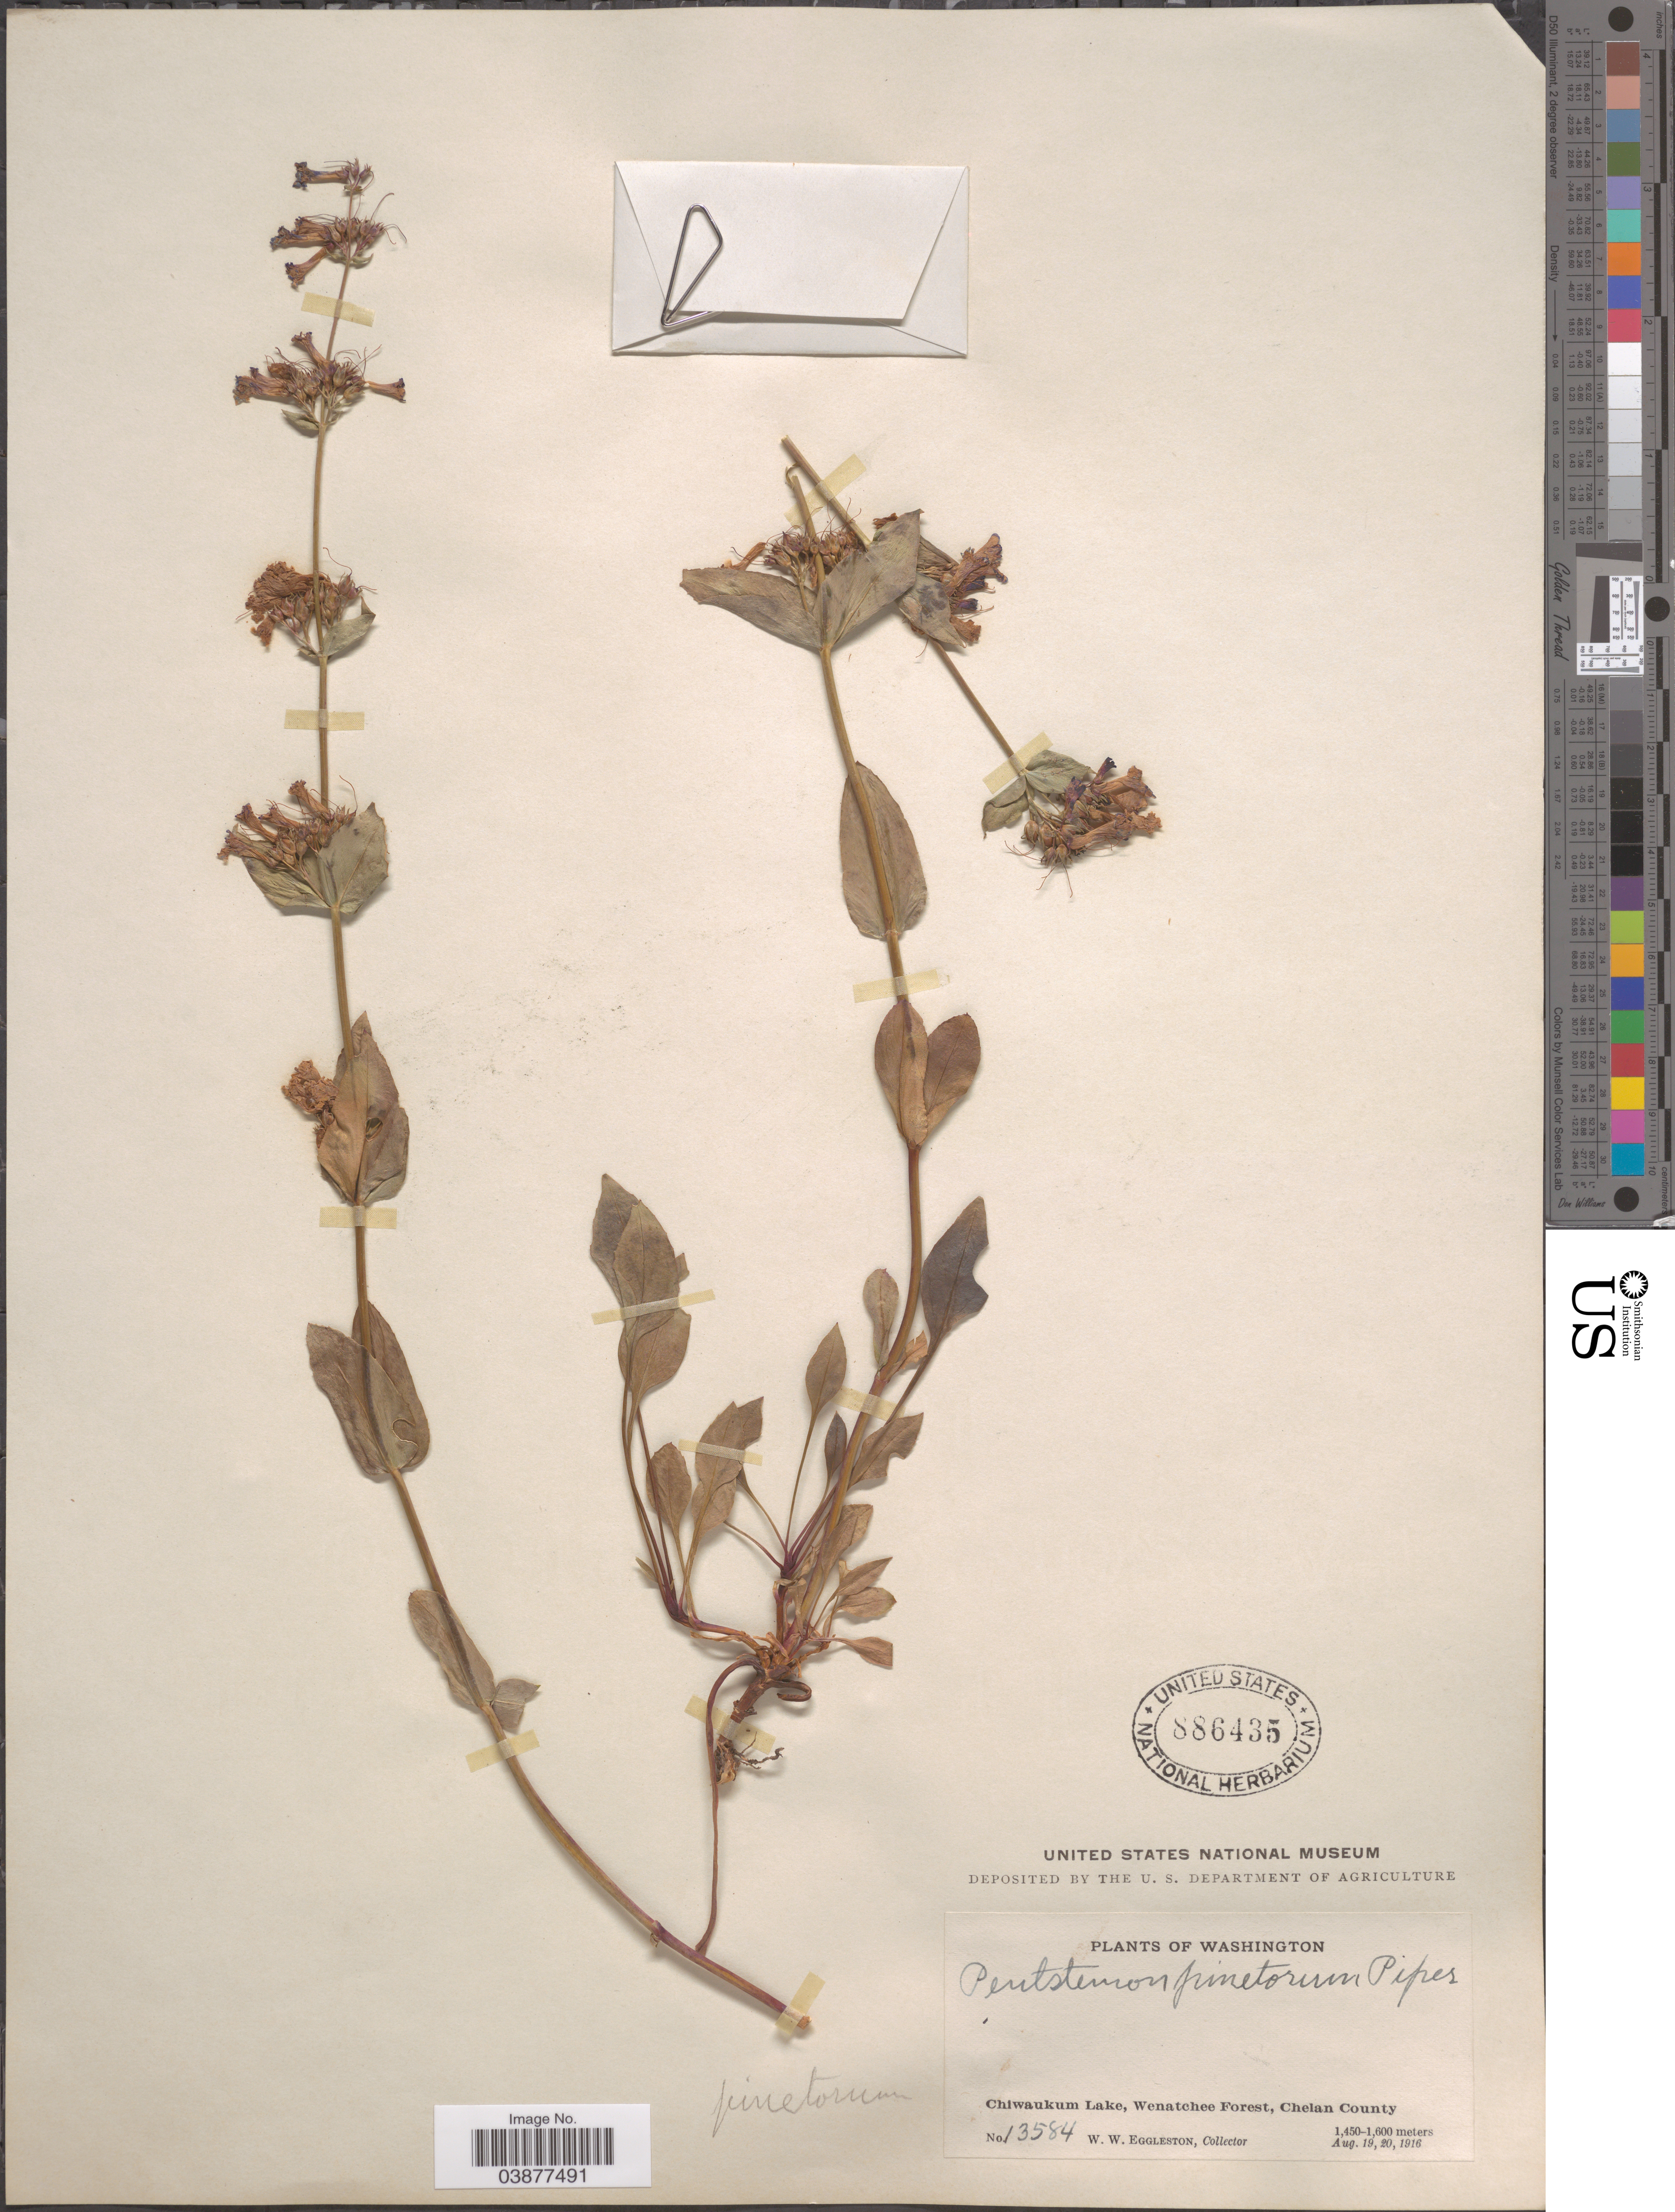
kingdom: Plantae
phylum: Tracheophyta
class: Magnoliopsida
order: Lamiales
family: Plantaginaceae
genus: Penstemon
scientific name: Penstemon pruinosus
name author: Douglas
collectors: W. W. Eggleston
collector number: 13584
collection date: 1916-08-19/1916-08-20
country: United States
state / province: Washington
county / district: Chelan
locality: Chiwaukum Lake, Wenatchee Forest, Chelan County.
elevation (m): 1450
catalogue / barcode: US 886435